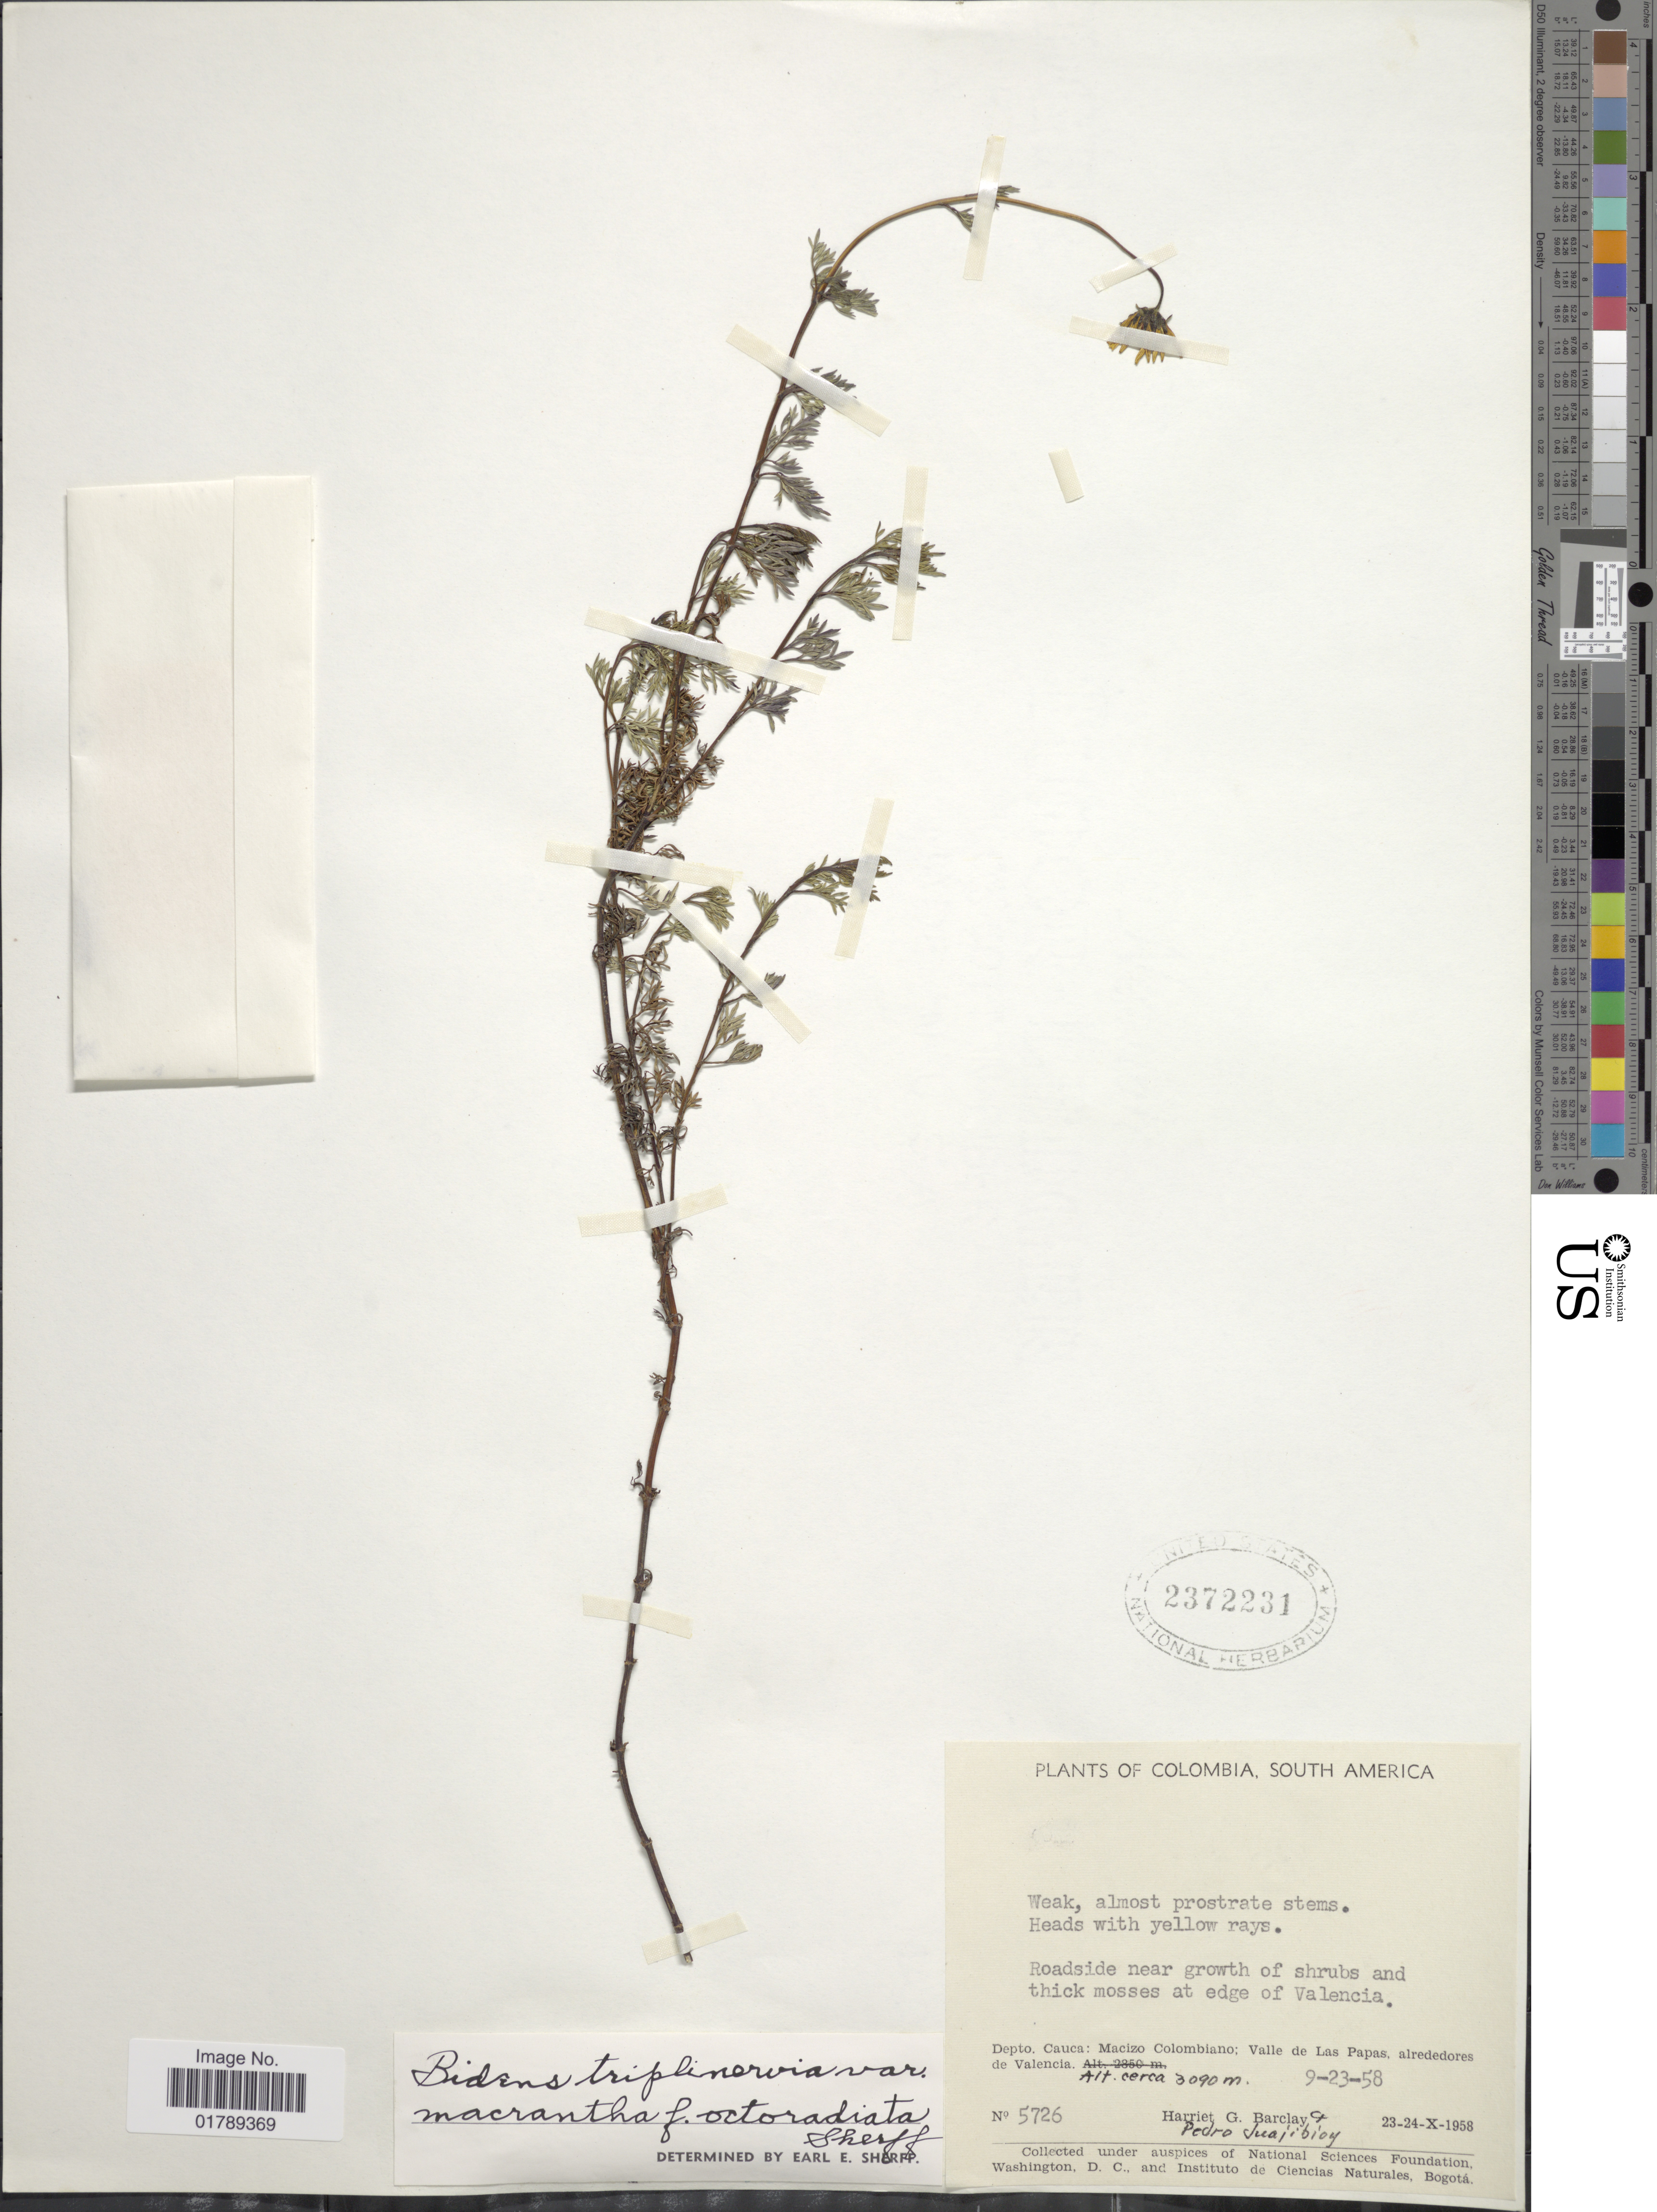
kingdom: Plantae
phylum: Tracheophyta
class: Magnoliopsida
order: Asterales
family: Asteraceae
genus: Bidens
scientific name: Bidens triplinervia var. macrantha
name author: (Wedd.) Sherff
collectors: H. G. Barclay & P. Juajibioy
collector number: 5726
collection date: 1958-09-23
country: Colombia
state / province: Cauca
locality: Macizo Colombiano; Valle de Las Papas, alrededores de Valencia. at edge of Valencia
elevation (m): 3090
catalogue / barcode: US 2372231